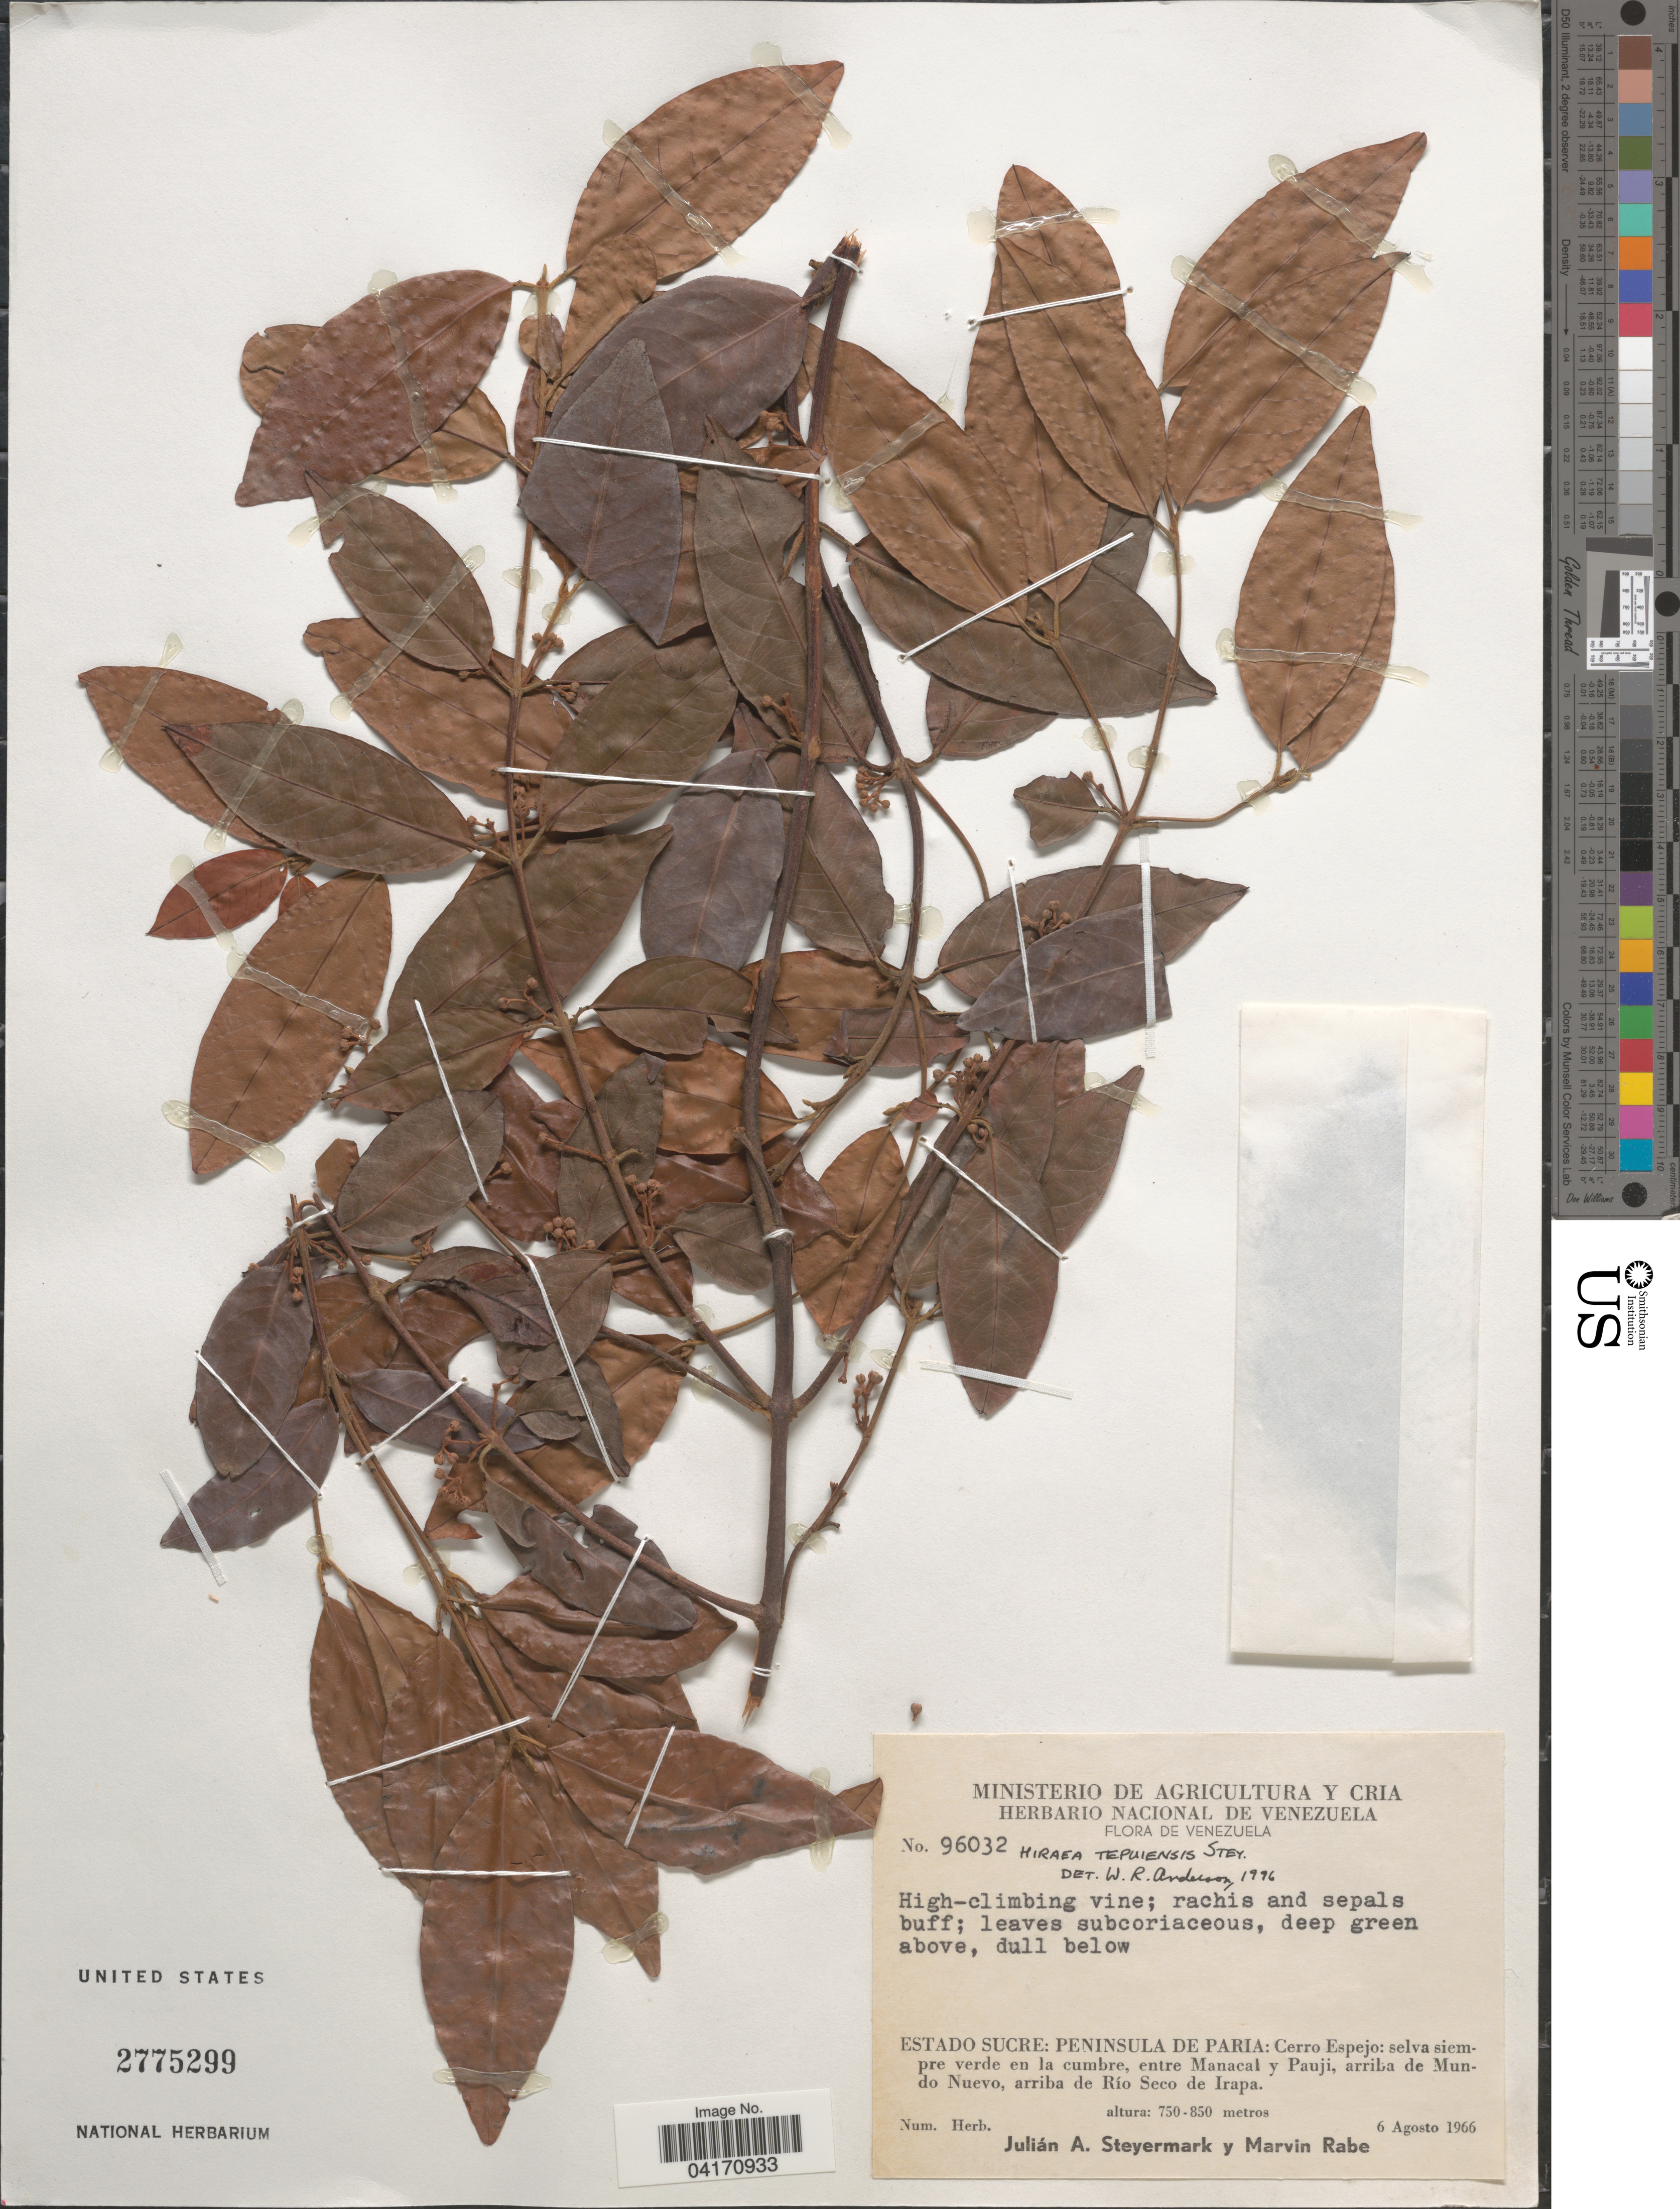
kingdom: Plantae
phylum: Tracheophyta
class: Magnoliopsida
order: Malpighiales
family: Malpighiaceae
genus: Hiraea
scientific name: Hiraea tepuiensis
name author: Steyerm.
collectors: J. Steyermark & M. Rabe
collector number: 96032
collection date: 1966-08-06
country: Venezuela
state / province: Sucre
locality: Peninsula de Paria: Cerro Espejo: selva siempre verde en la cumbre, entre Manacal y Pauji, arriba de Mundo Nuevo, arriba de Río Seco de Irapa.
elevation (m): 750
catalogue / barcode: US 2775299